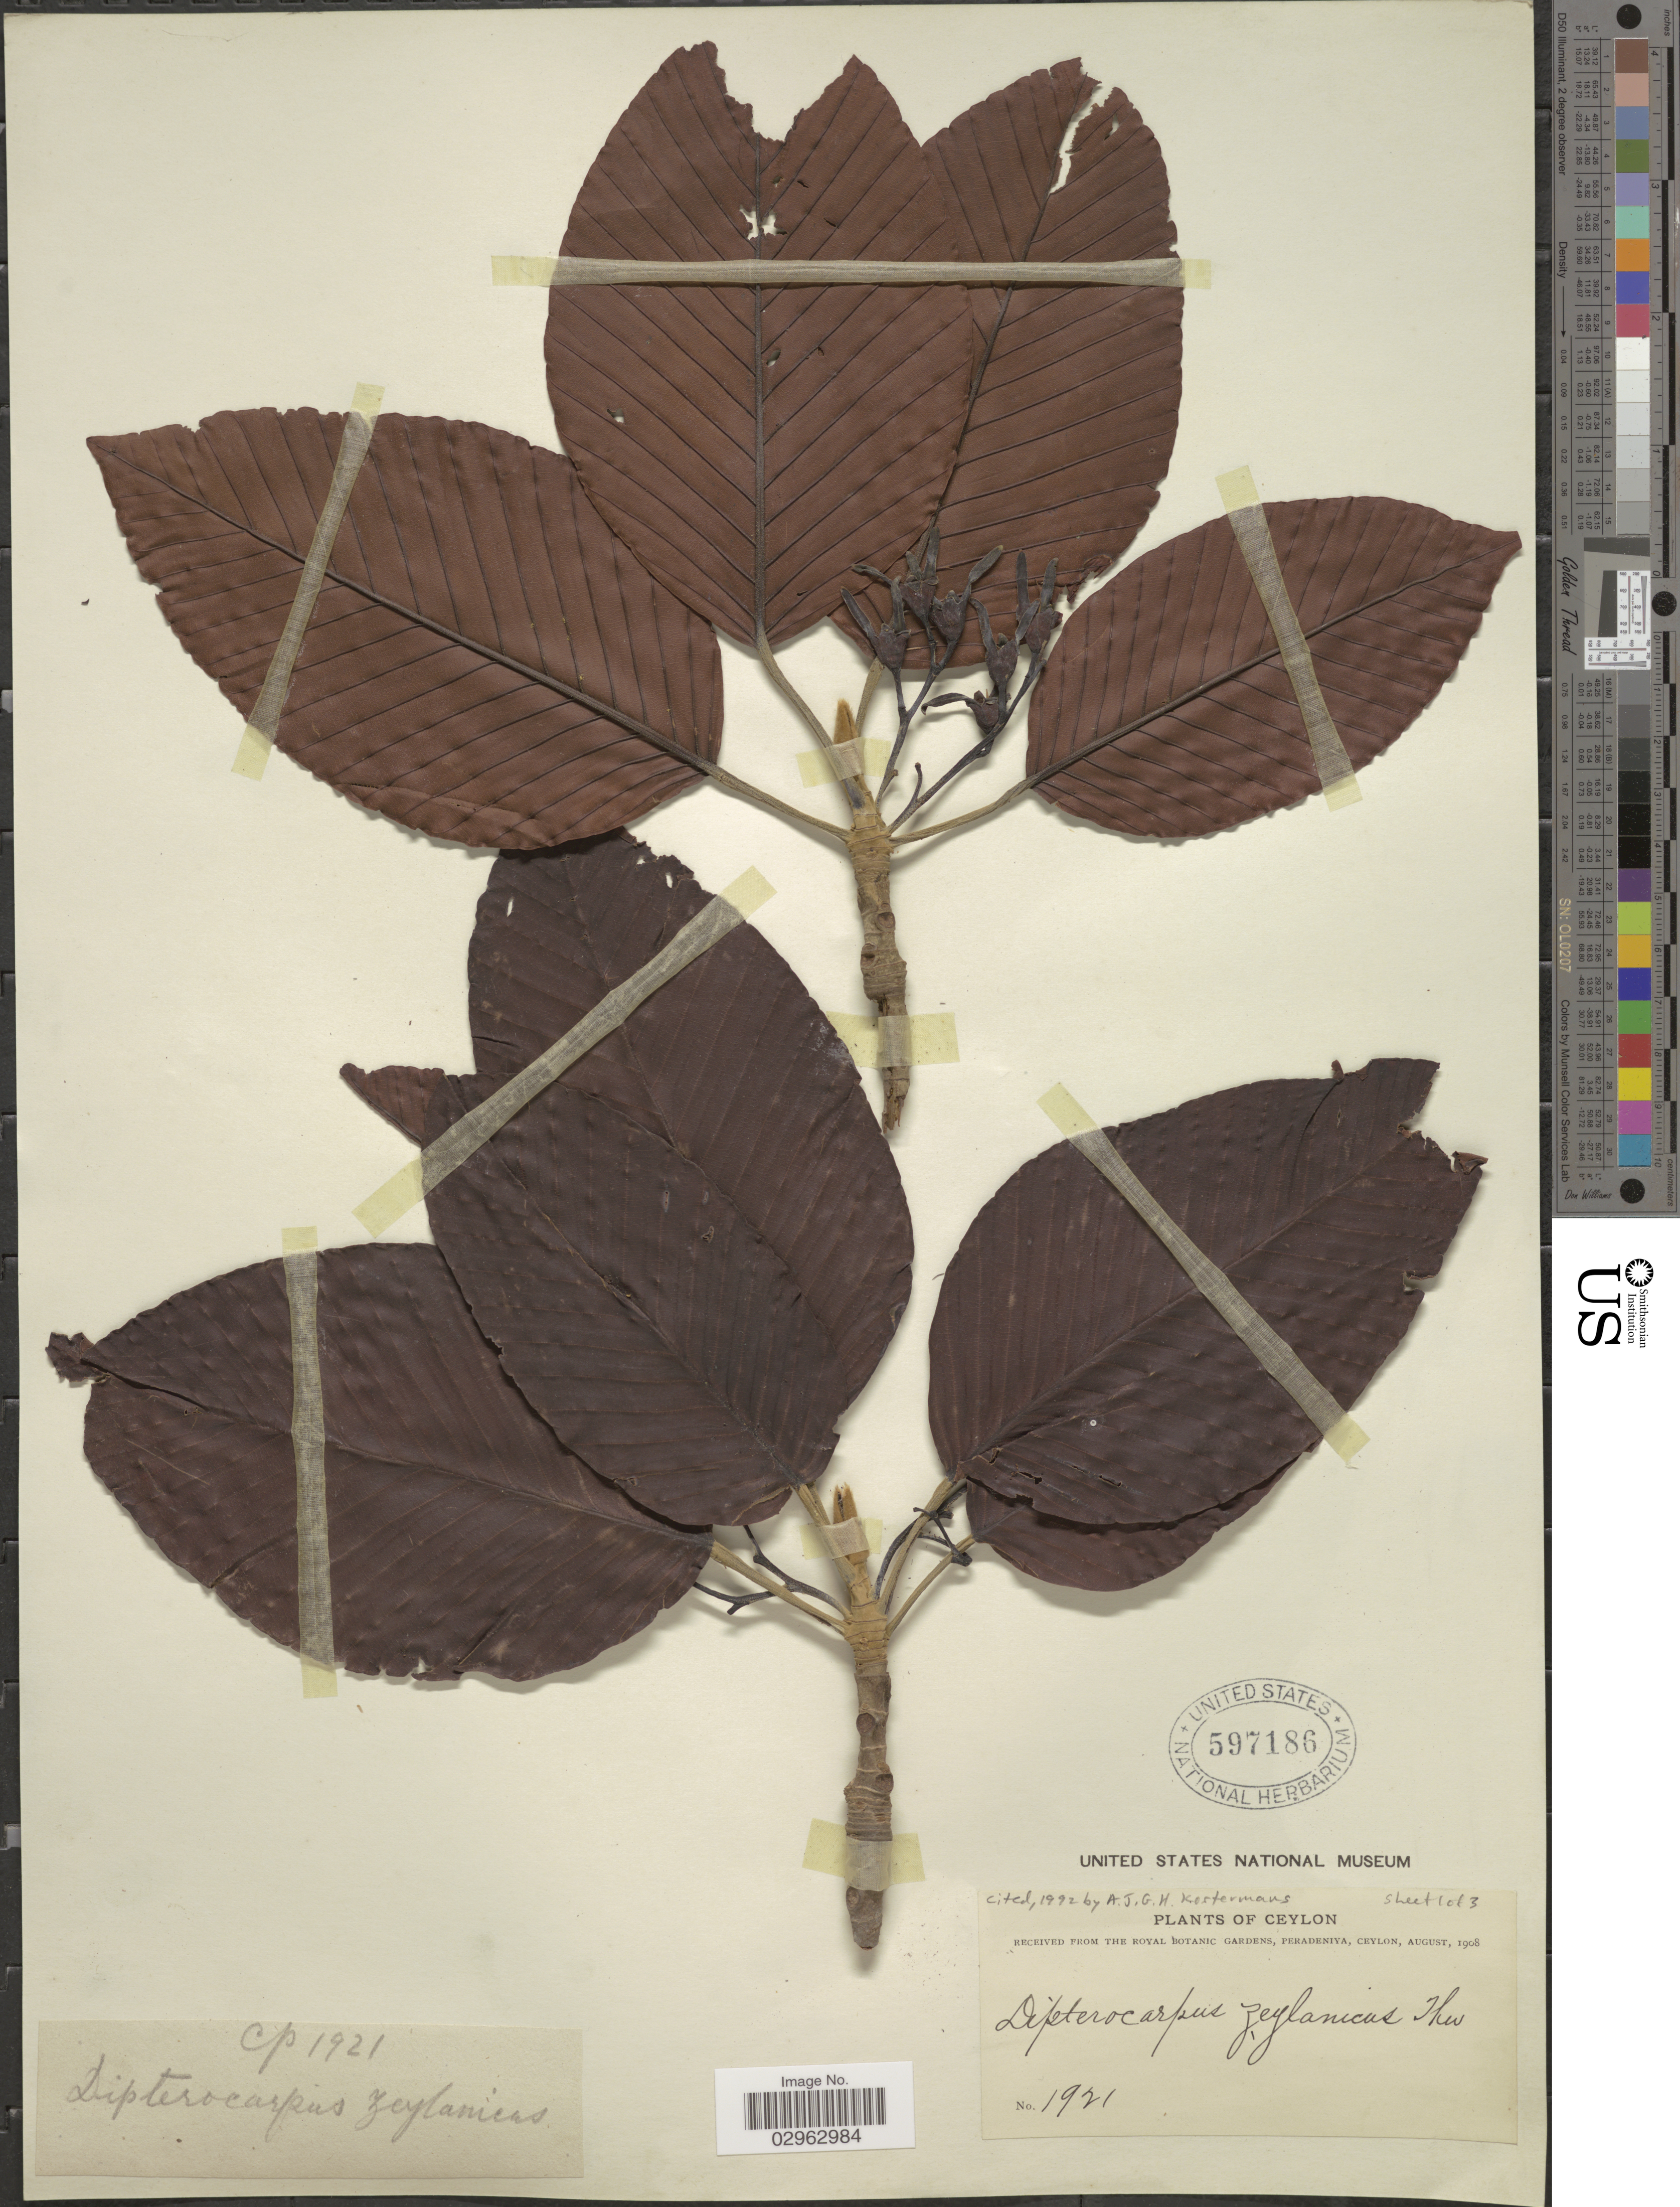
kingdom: Plantae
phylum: Tracheophyta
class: Magnoliopsida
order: Malvales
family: Dipterocarpaceae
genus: Dipterocarpus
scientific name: Dipterocarpus zeylanicus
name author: Thwaites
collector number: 1921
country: Sri Lanka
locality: Ceylon.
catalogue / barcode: US 597186